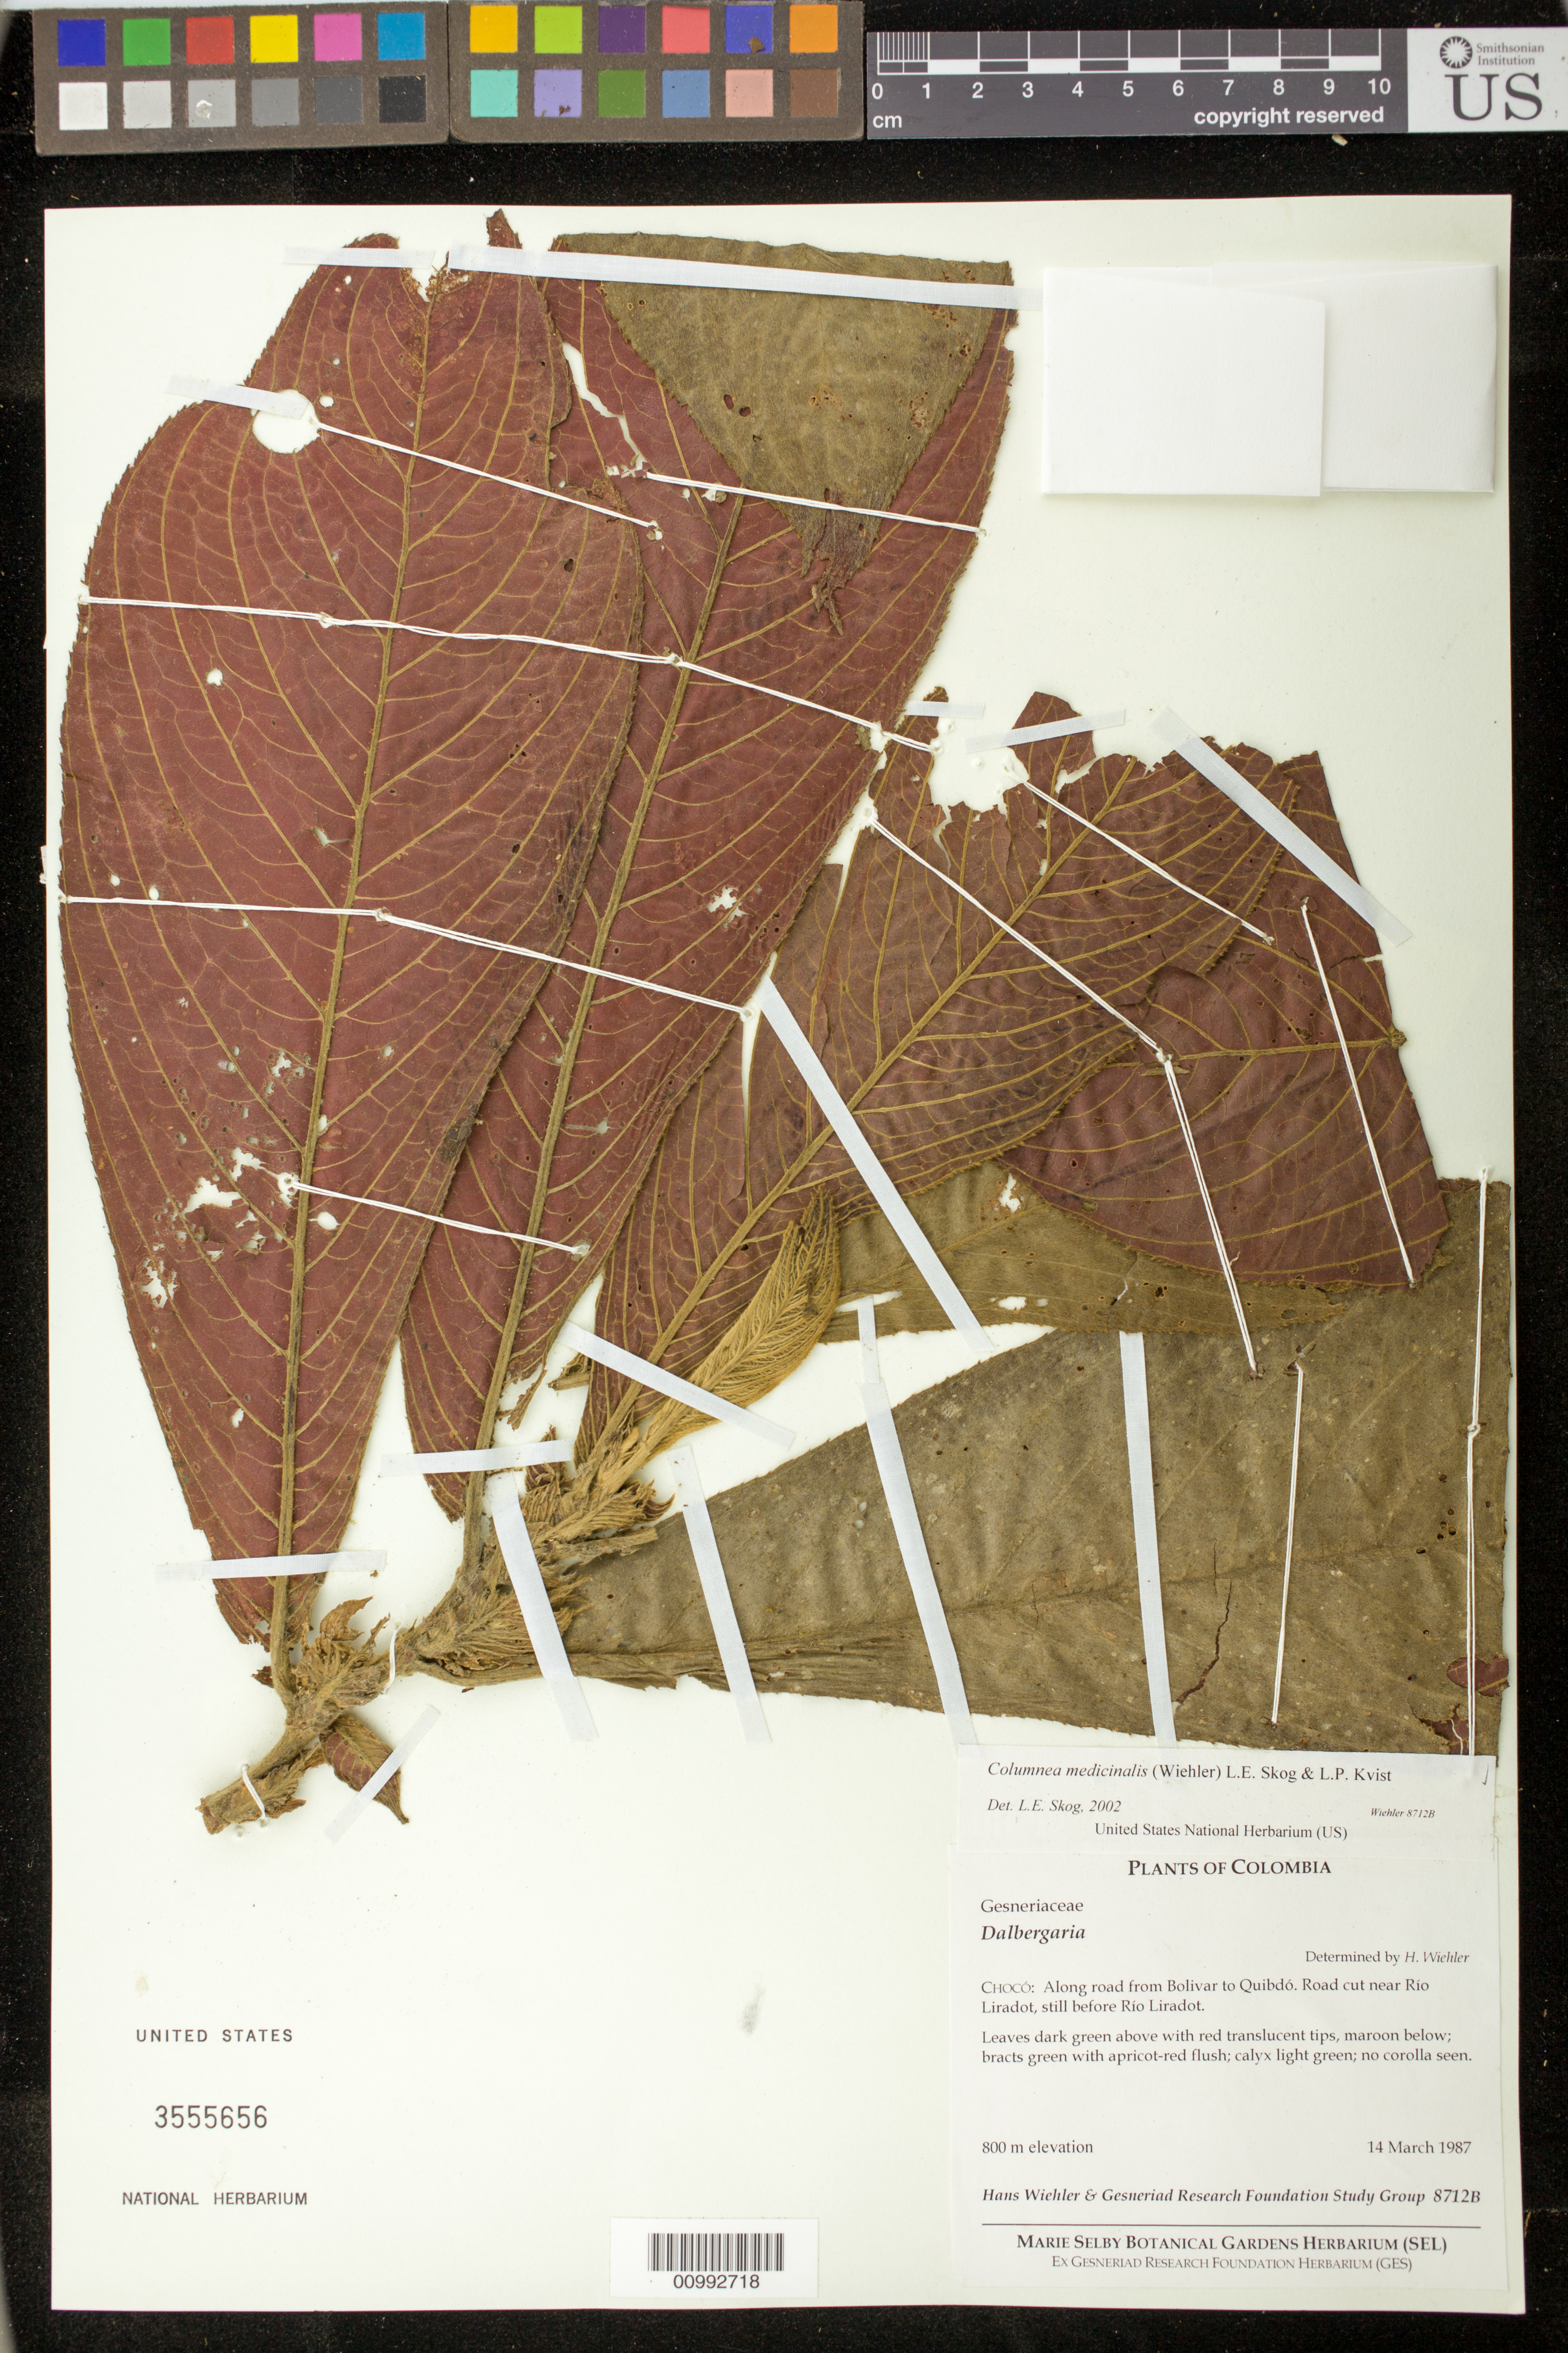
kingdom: Plantae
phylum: Tracheophyta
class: Magnoliopsida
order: Lamiales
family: Gesneriaceae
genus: Columnea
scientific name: Columnea medicinalis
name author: (Wiehler) L.E. Skog & L.P. Kvist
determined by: Skog, Laurence E.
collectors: H. J. Wiehler & GRF Study Group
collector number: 8712 B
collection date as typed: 14 Mar 1987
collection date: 1987-03-14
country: Colombia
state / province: Chocó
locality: Chocó: along road from Bolivar to Quibdó; road cut near Rio Liradot, still before Rio Liradot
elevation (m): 800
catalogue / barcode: US 3555656